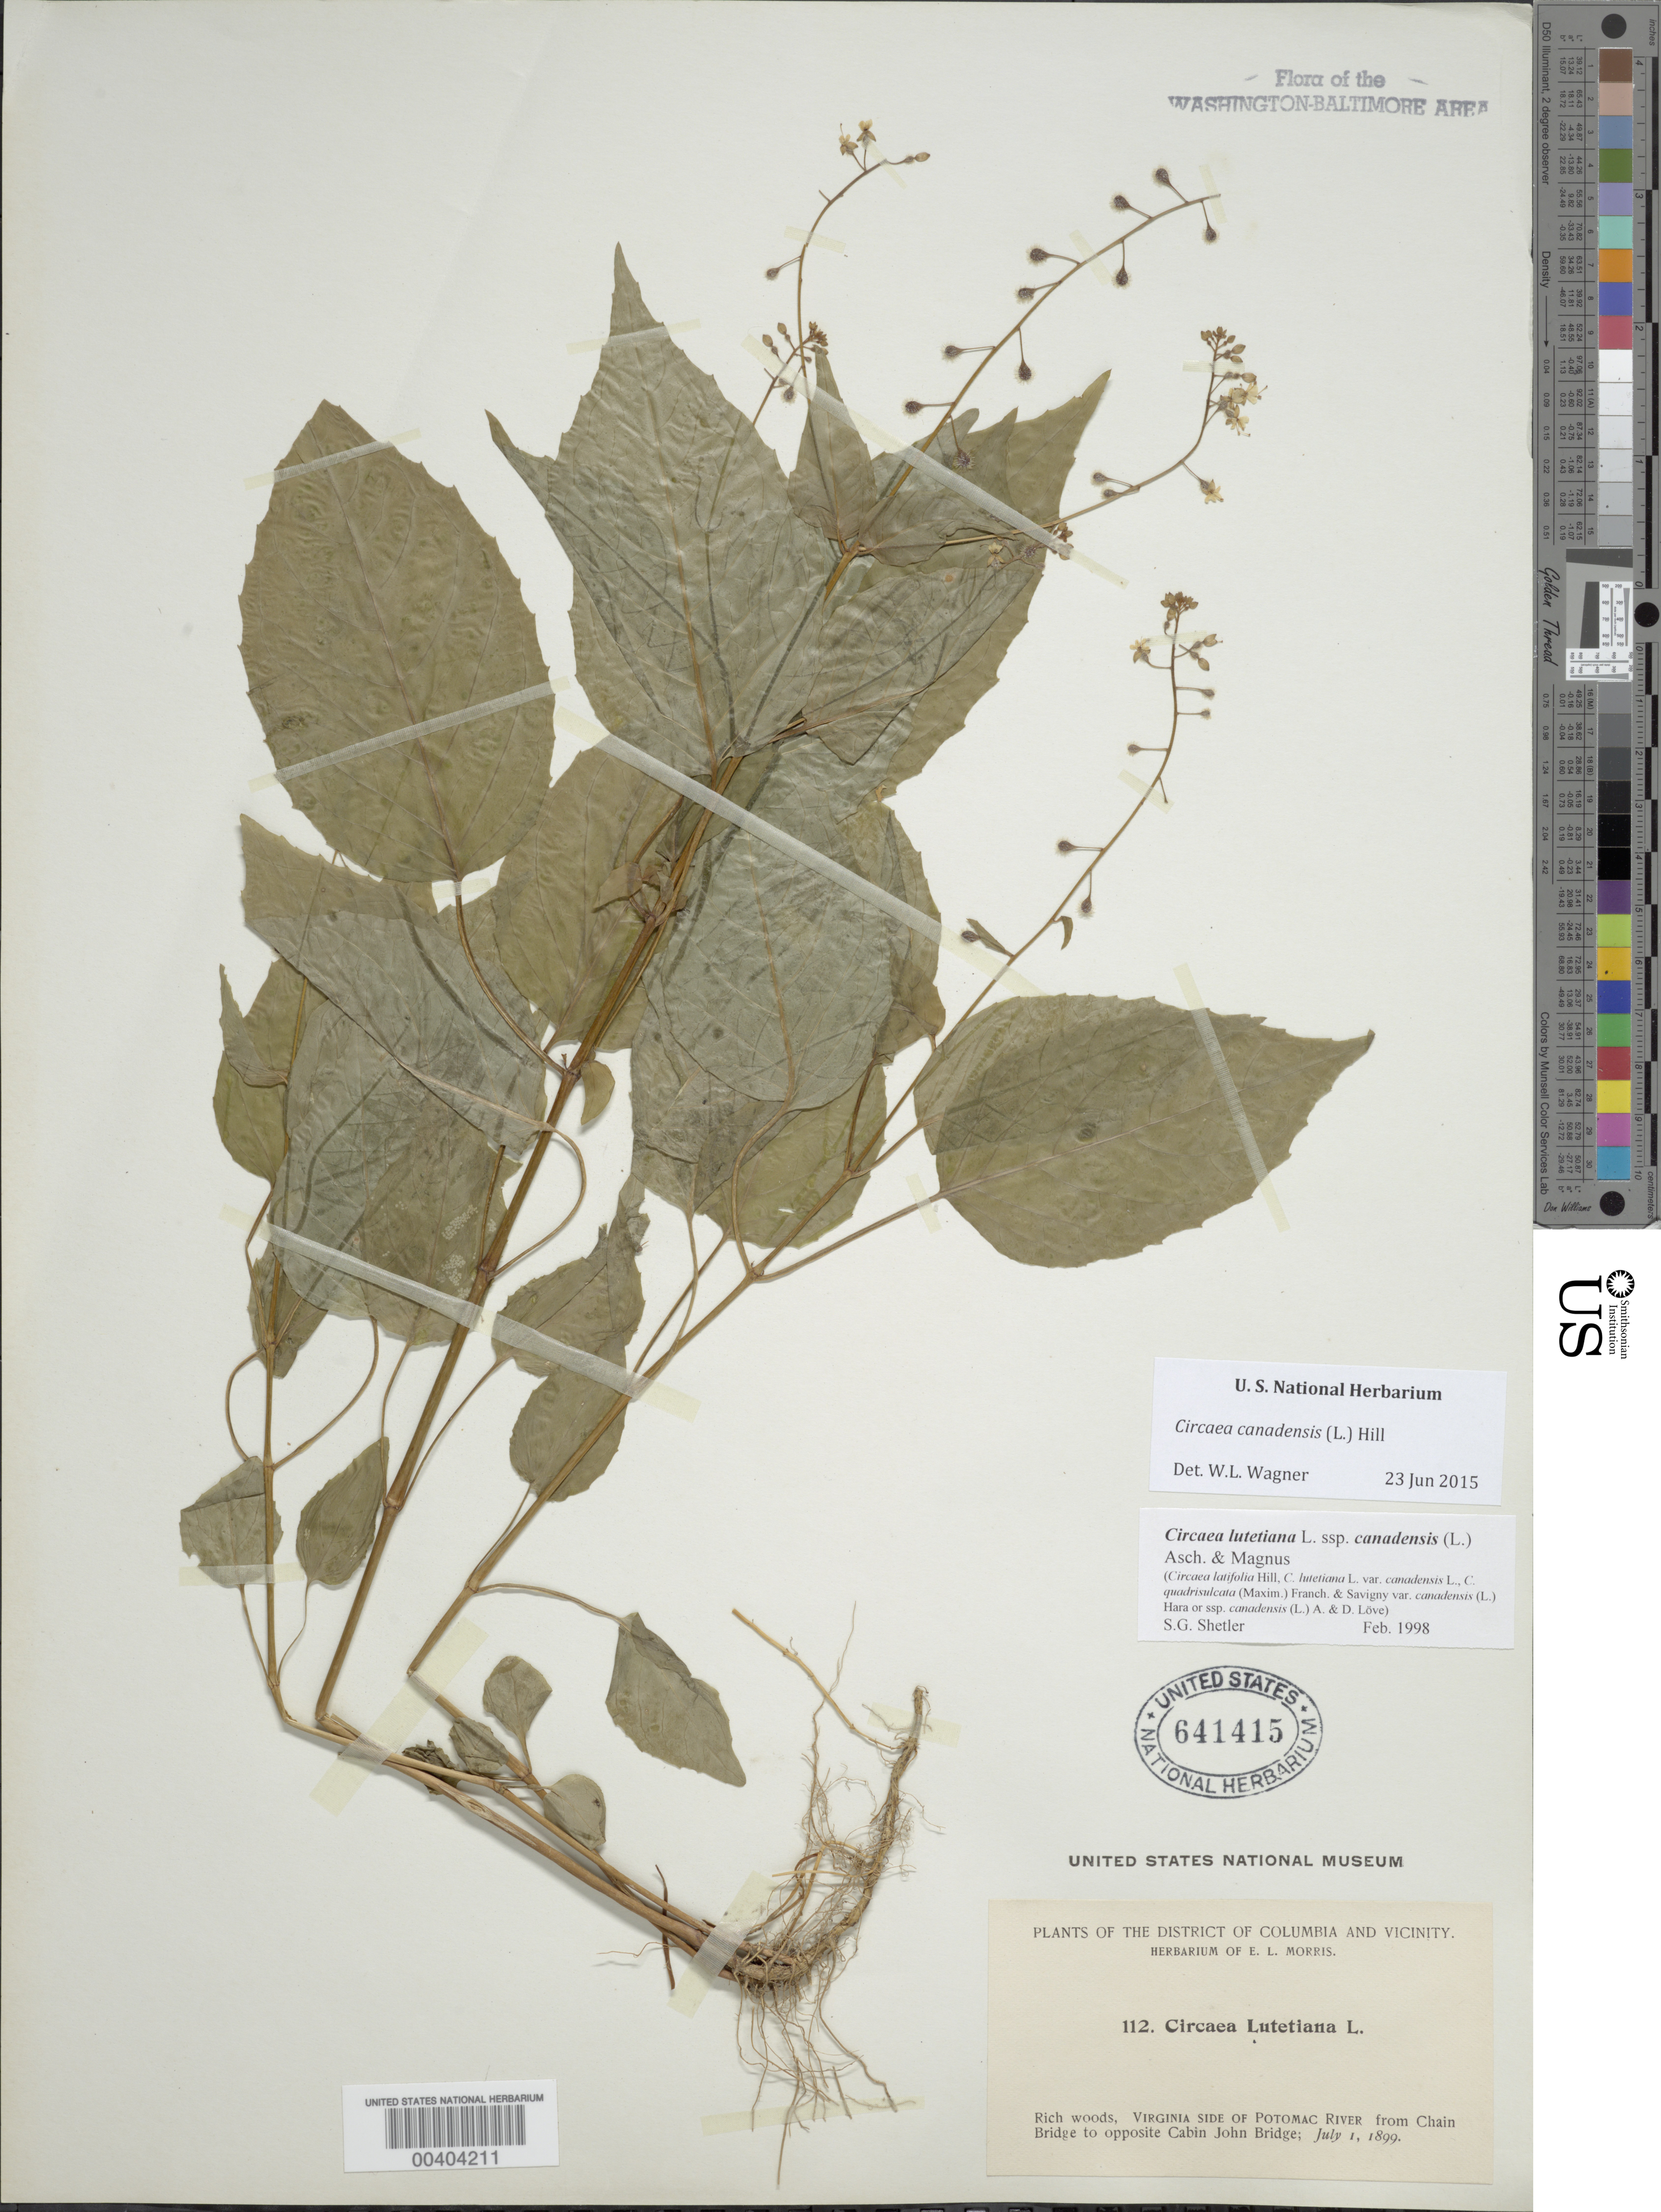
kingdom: Plantae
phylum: Tracheophyta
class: Magnoliopsida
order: Myrtales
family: Onagraceae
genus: Circaea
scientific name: Circaea canadensis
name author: (L.) Hill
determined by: Wagner, W. L., (BOT), Smithsonian Institution - National Museum of Natural History (UNITED STATES)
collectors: E. L. Morris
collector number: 112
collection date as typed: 01 Jul 1899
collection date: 1899-07-01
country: United States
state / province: Virginia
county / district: Arlington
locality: Cabin John Bridge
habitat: Rich woods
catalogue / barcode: US 641415